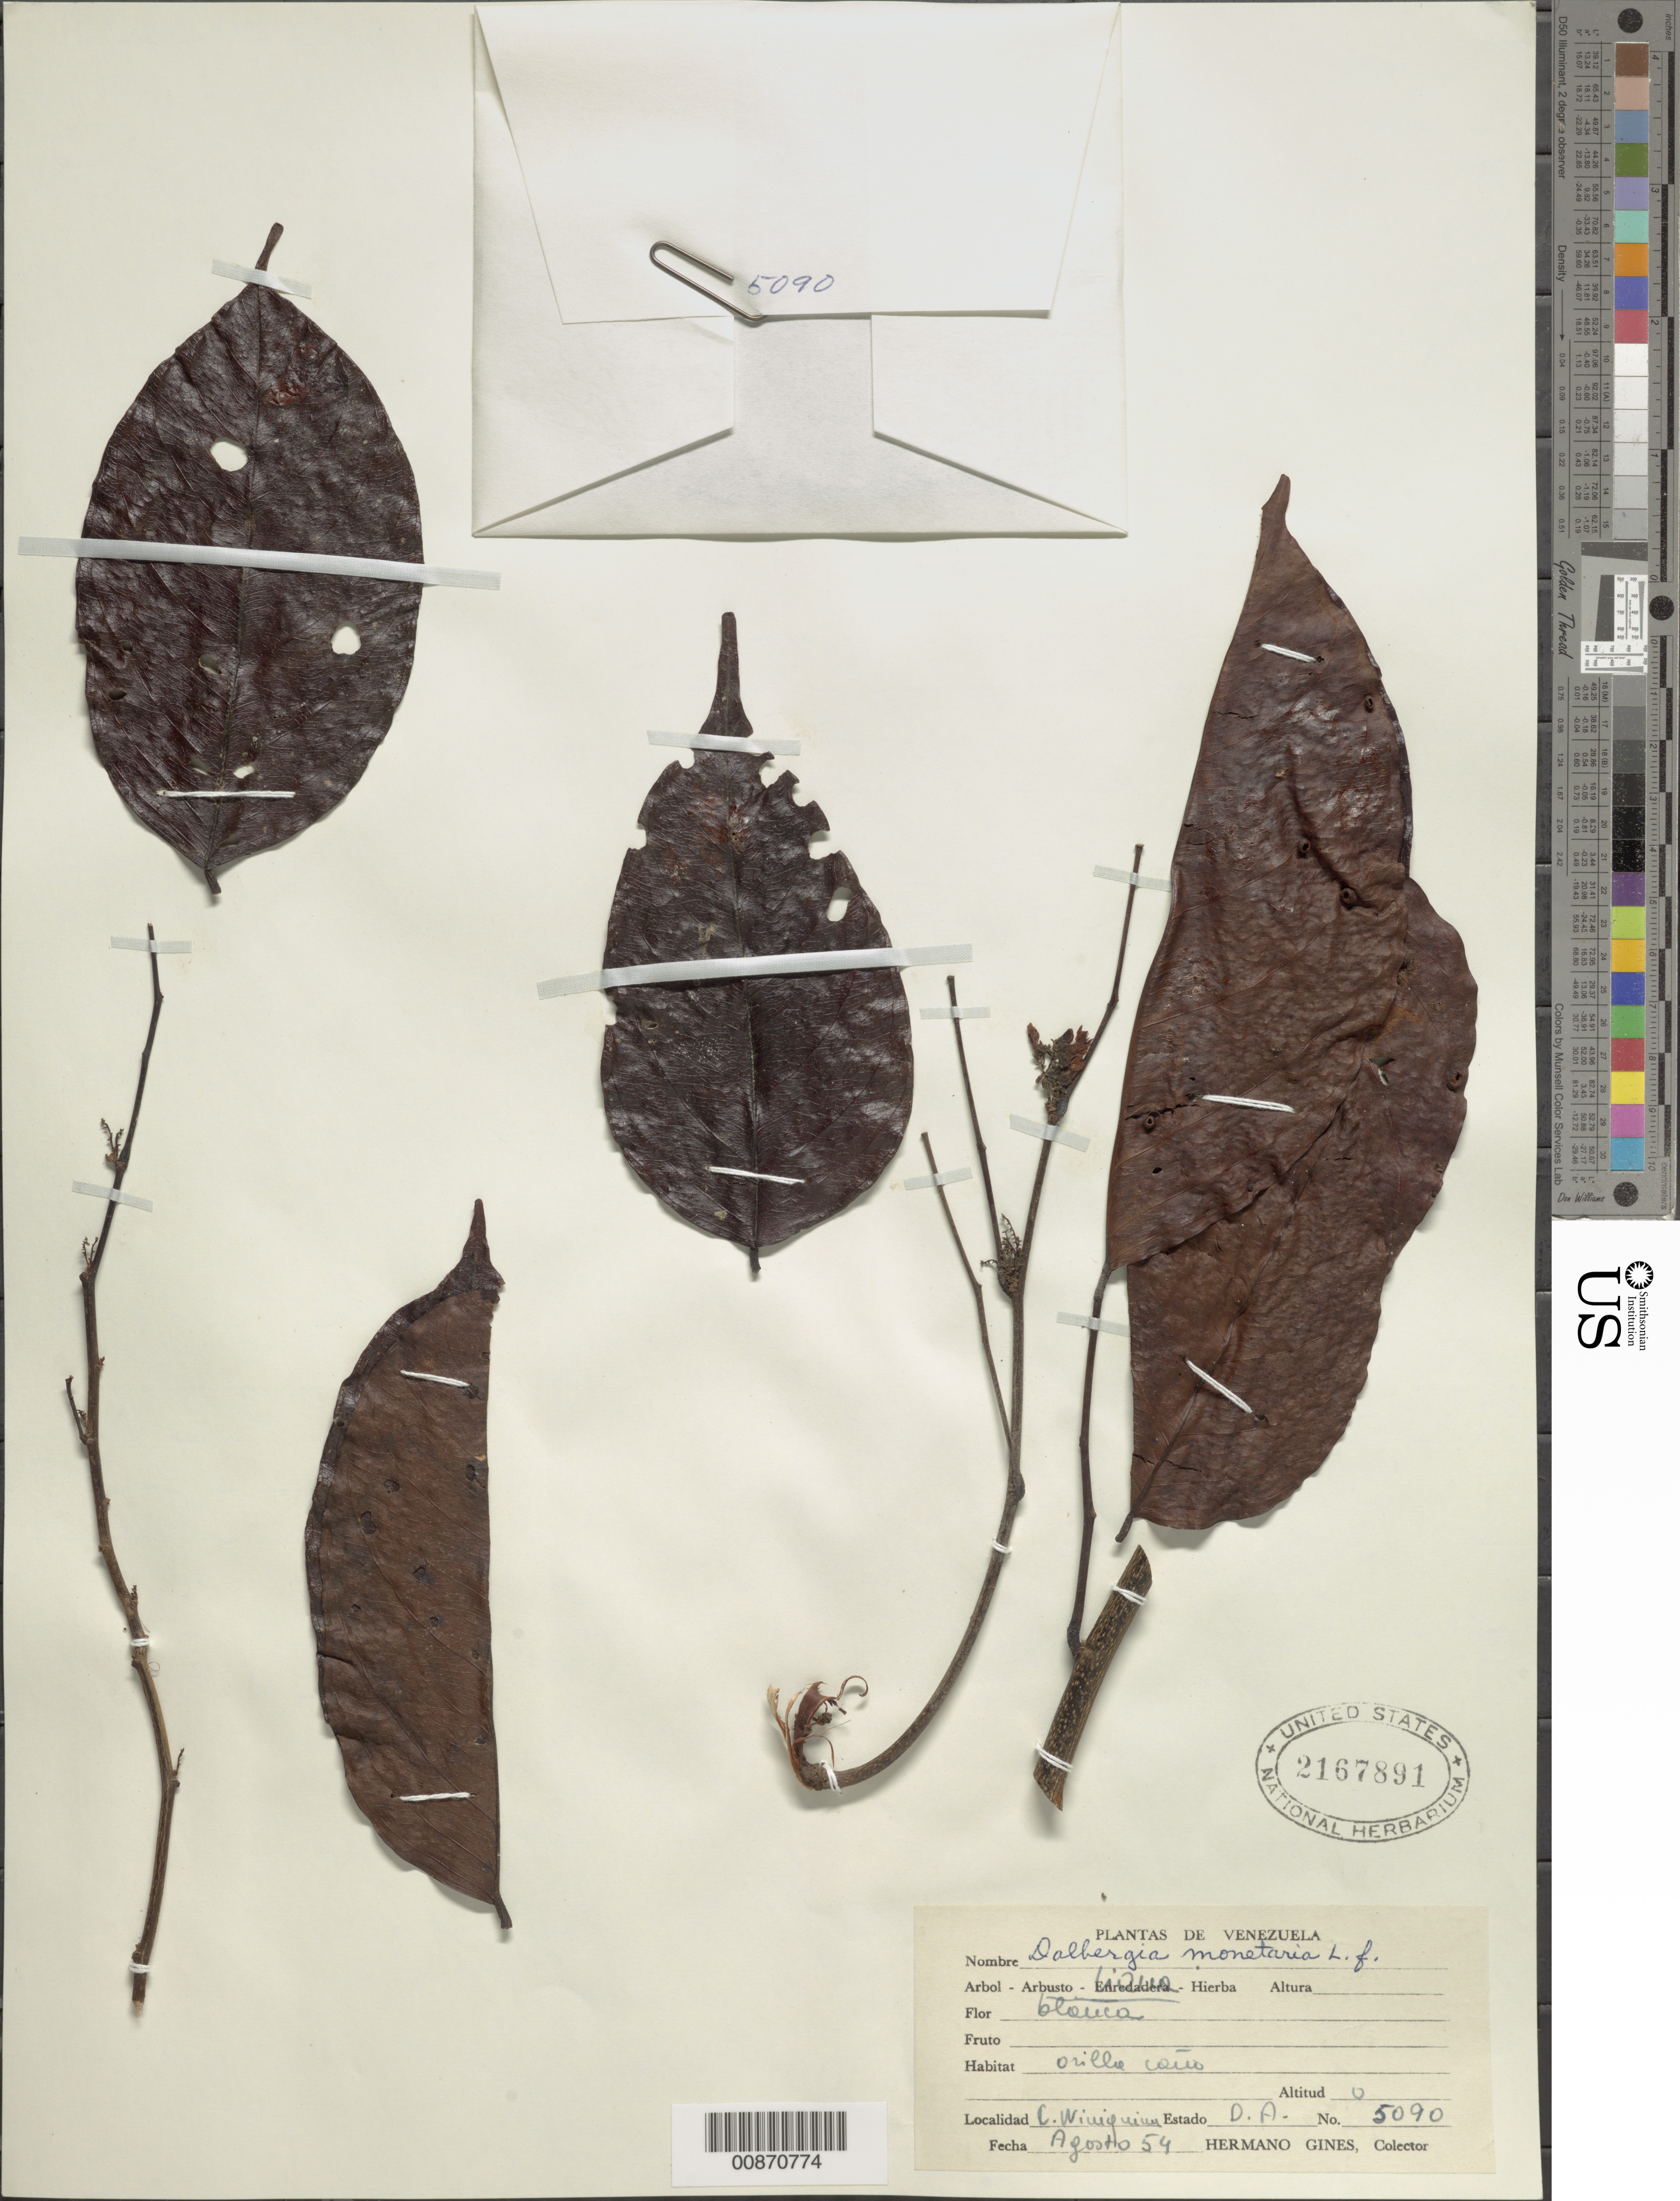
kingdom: Plantae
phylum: Tracheophyta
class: Magnoliopsida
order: Fabales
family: Fabaceae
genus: Dalbergia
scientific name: Dalbergia monetaria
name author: L. f.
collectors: H. Gines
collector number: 5090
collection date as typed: Aug-54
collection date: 1954-08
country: Venezuela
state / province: Delta Amacuro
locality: C. Wiuiquina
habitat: Orilla cano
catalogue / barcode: US 2167891